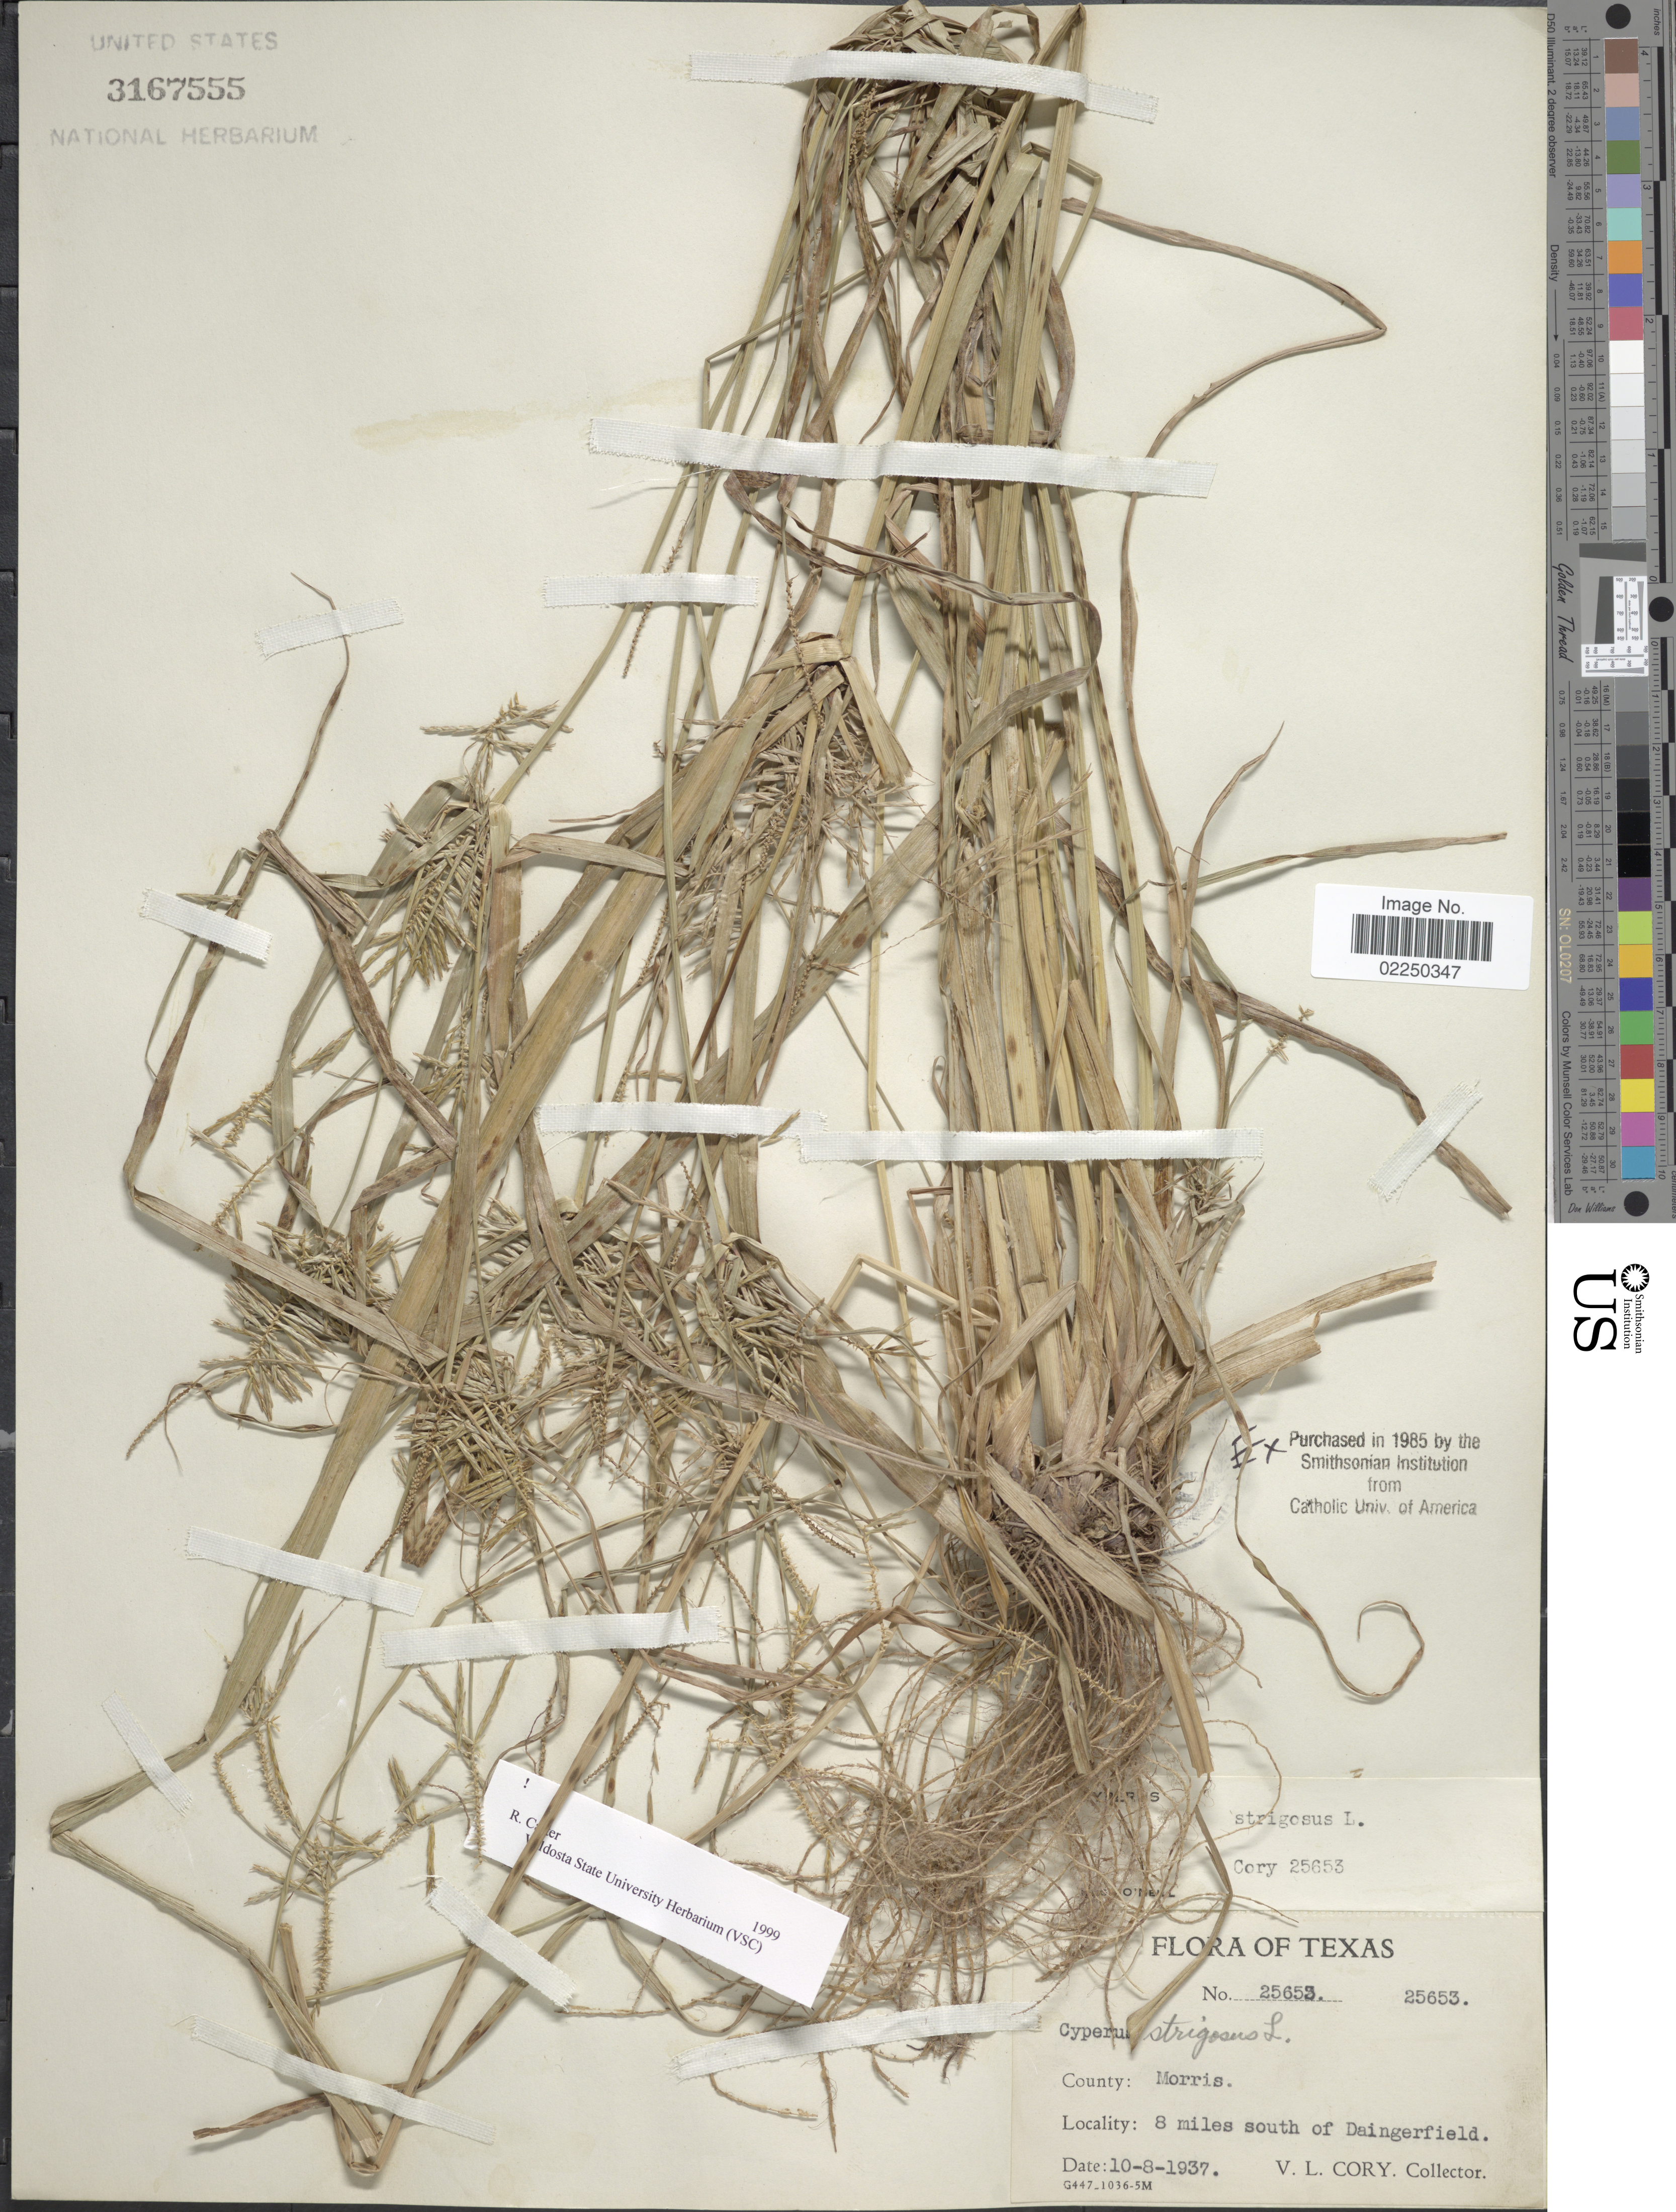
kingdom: Plantae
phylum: Tracheophyta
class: Liliopsida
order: Poales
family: Cyperaceae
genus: Cyperus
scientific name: Cyperus strigosus L.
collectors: V. Cory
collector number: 25653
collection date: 1937-08-10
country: United States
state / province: Texas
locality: County: Morris, 8 miles south of Daingerfield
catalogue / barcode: US 3167555